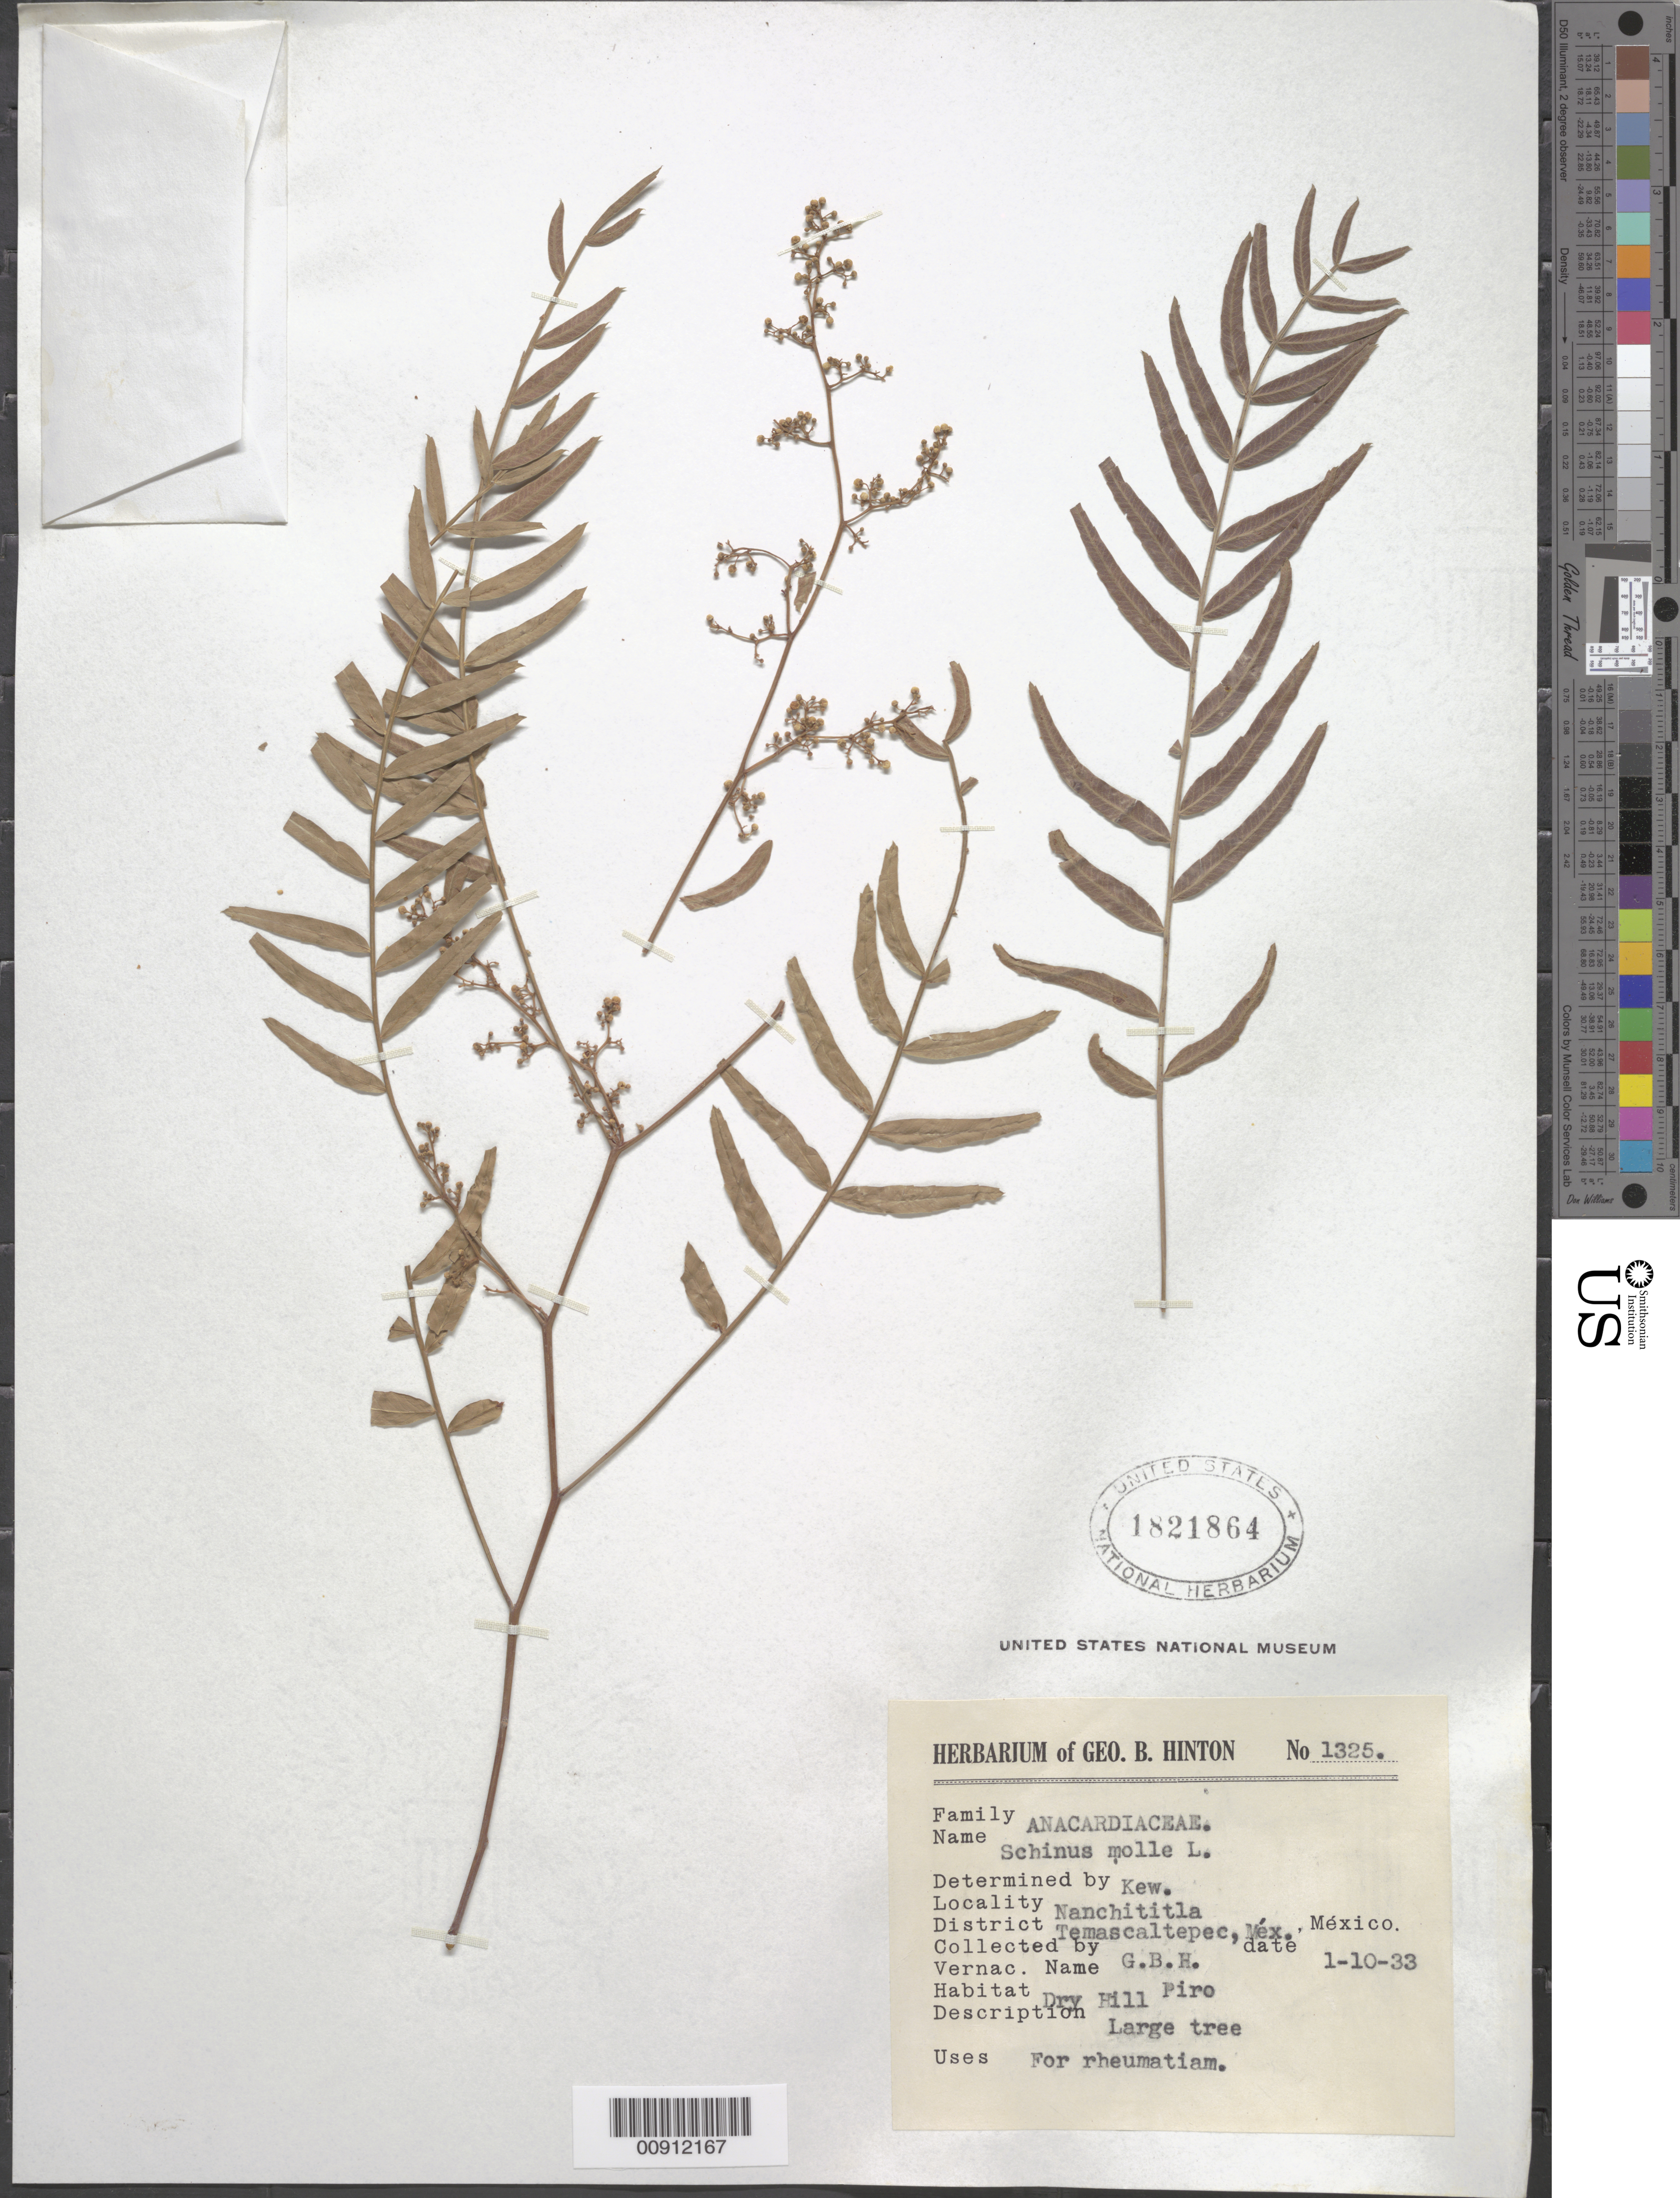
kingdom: Plantae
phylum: Tracheophyta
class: Magnoliopsida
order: Sapindales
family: Anacardiaceae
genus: Schinus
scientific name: Schinus areira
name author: L.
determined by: Mitchell, John D.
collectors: G. B. Hinton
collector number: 1325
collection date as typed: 10 Jan 1933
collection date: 1933-01-10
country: Mexico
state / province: México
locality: Nanchititla, District of Temascaltepec, State of Mexico.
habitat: Dry hill.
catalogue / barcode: US 1821864